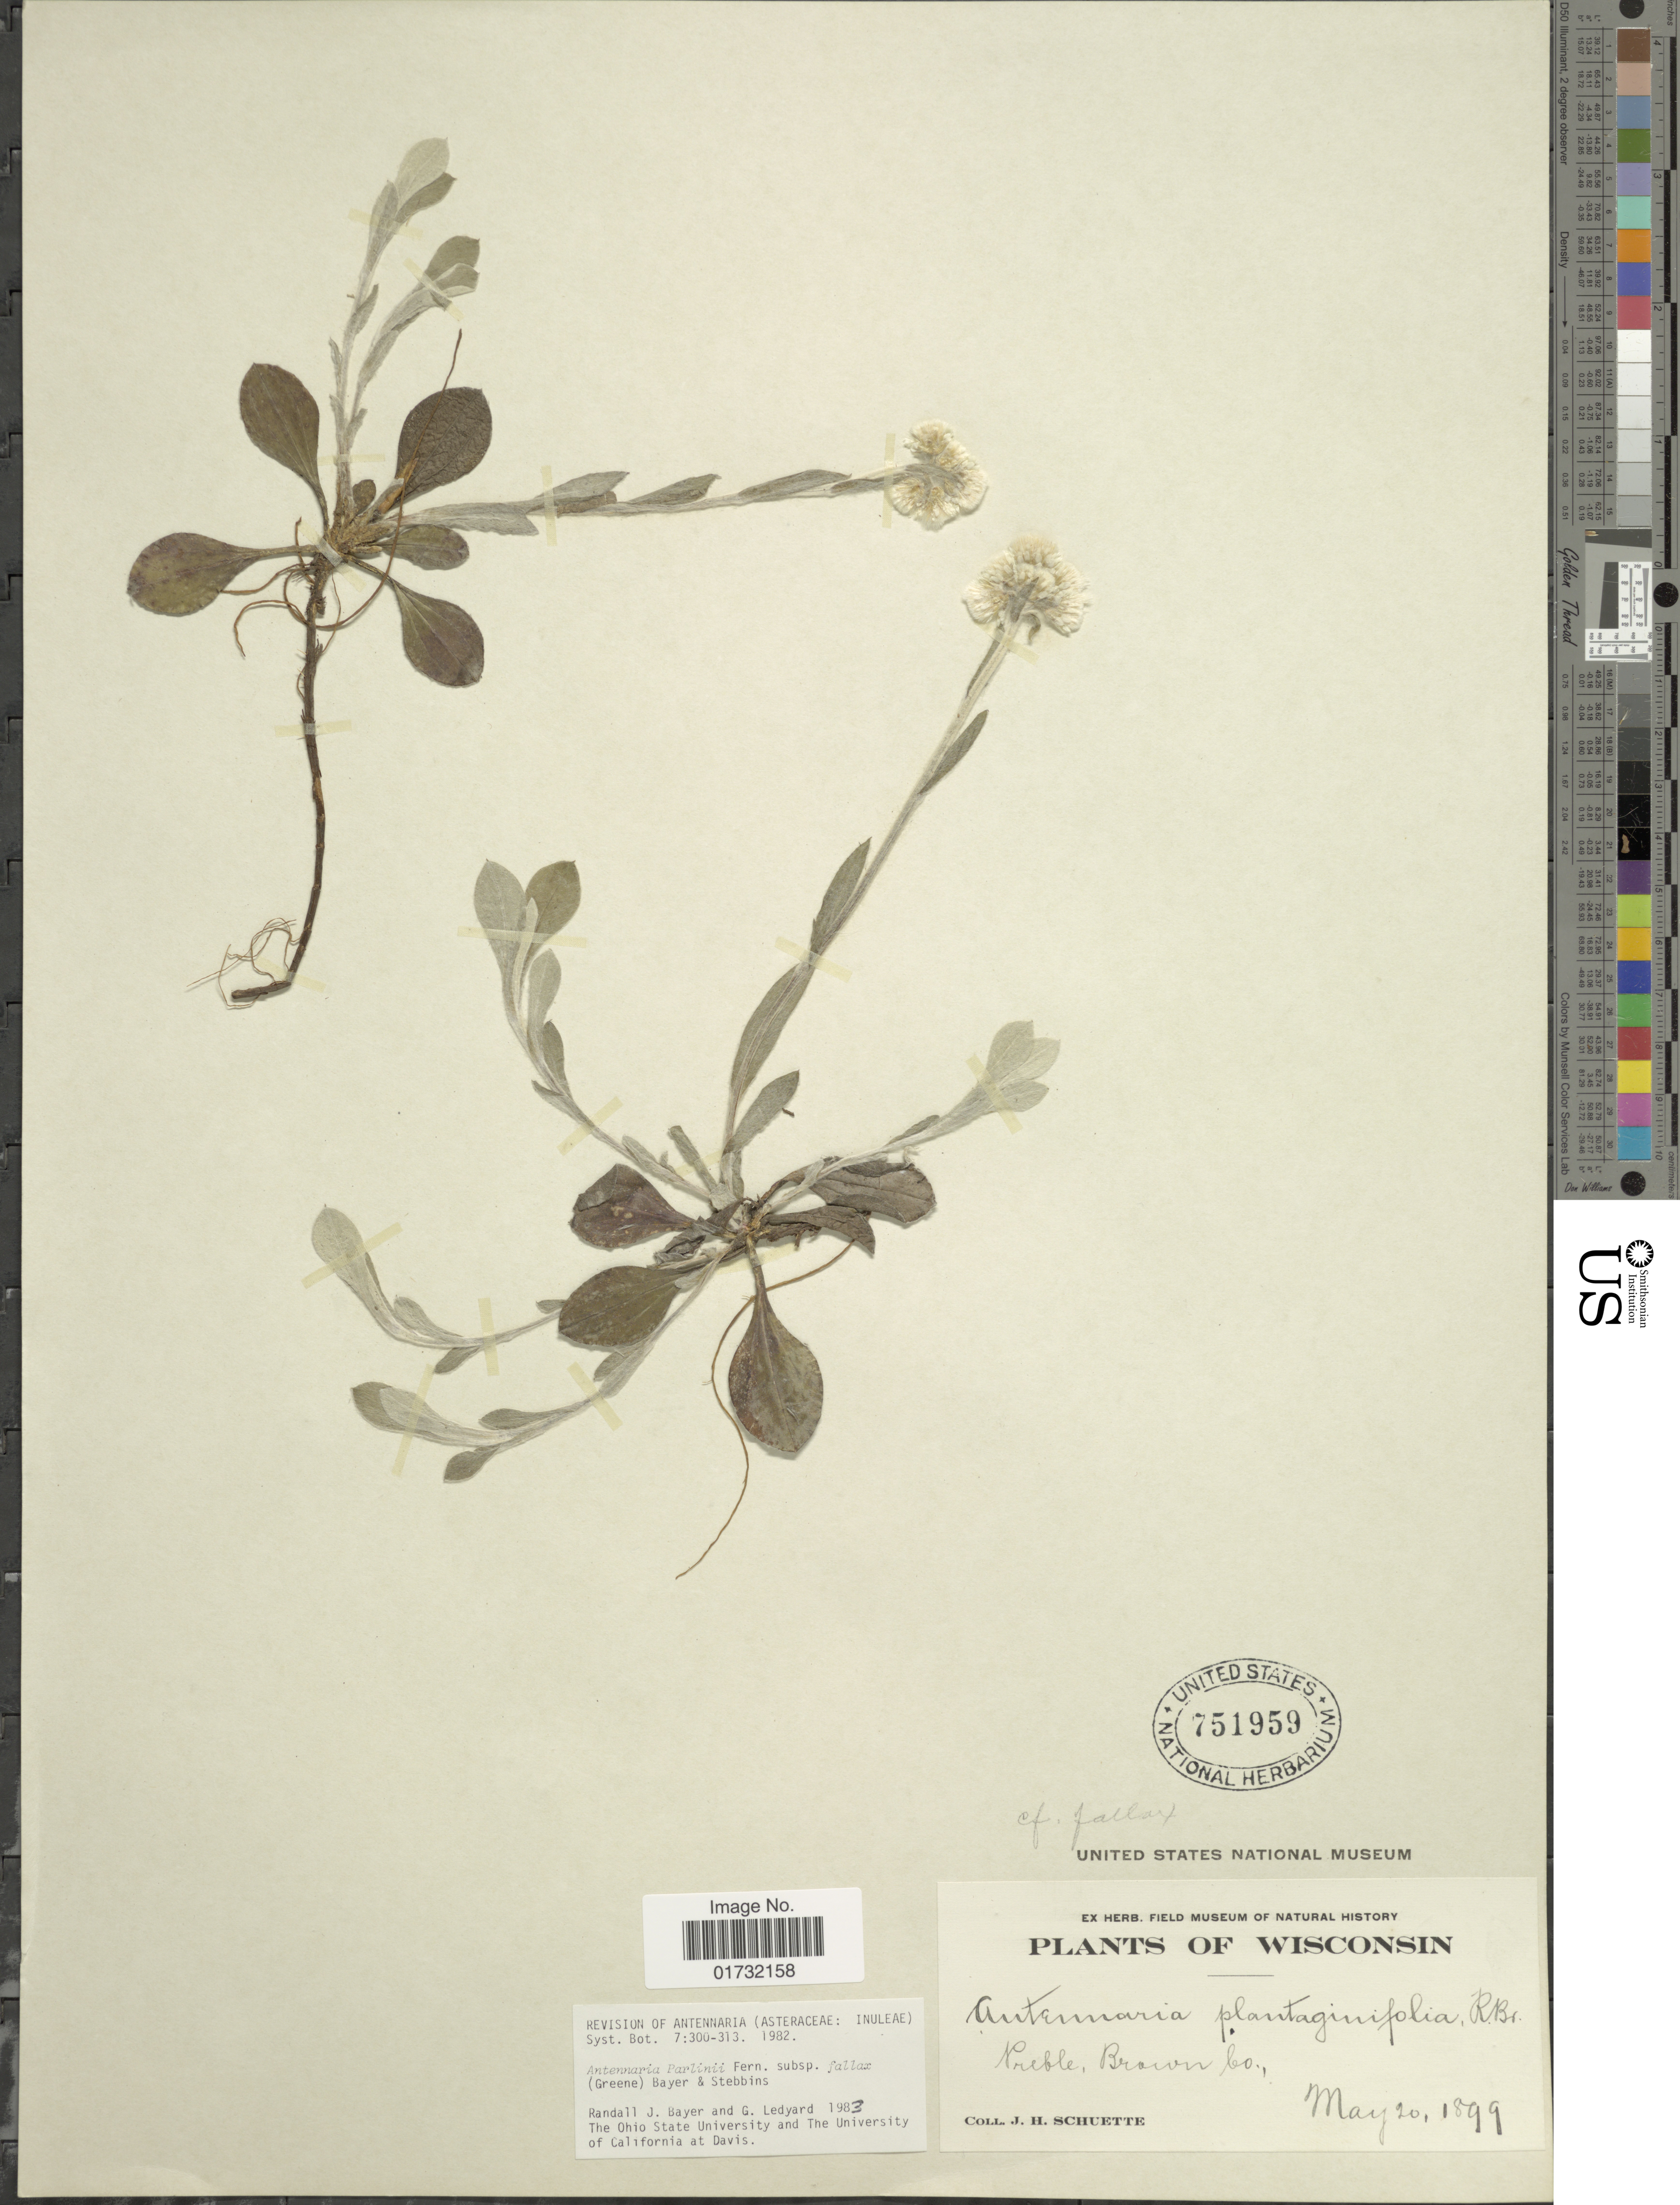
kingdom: Plantae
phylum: Tracheophyta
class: Magnoliopsida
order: Asterales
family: Asteraceae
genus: Antennaria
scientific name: Antennaria parlinii subsp. fallax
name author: (Greene) R.J. Bayer & Stebbins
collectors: J. H. Schuette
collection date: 1899-05-20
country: United States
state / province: Wisconsin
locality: Preble, Brown Co.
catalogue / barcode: US 751959